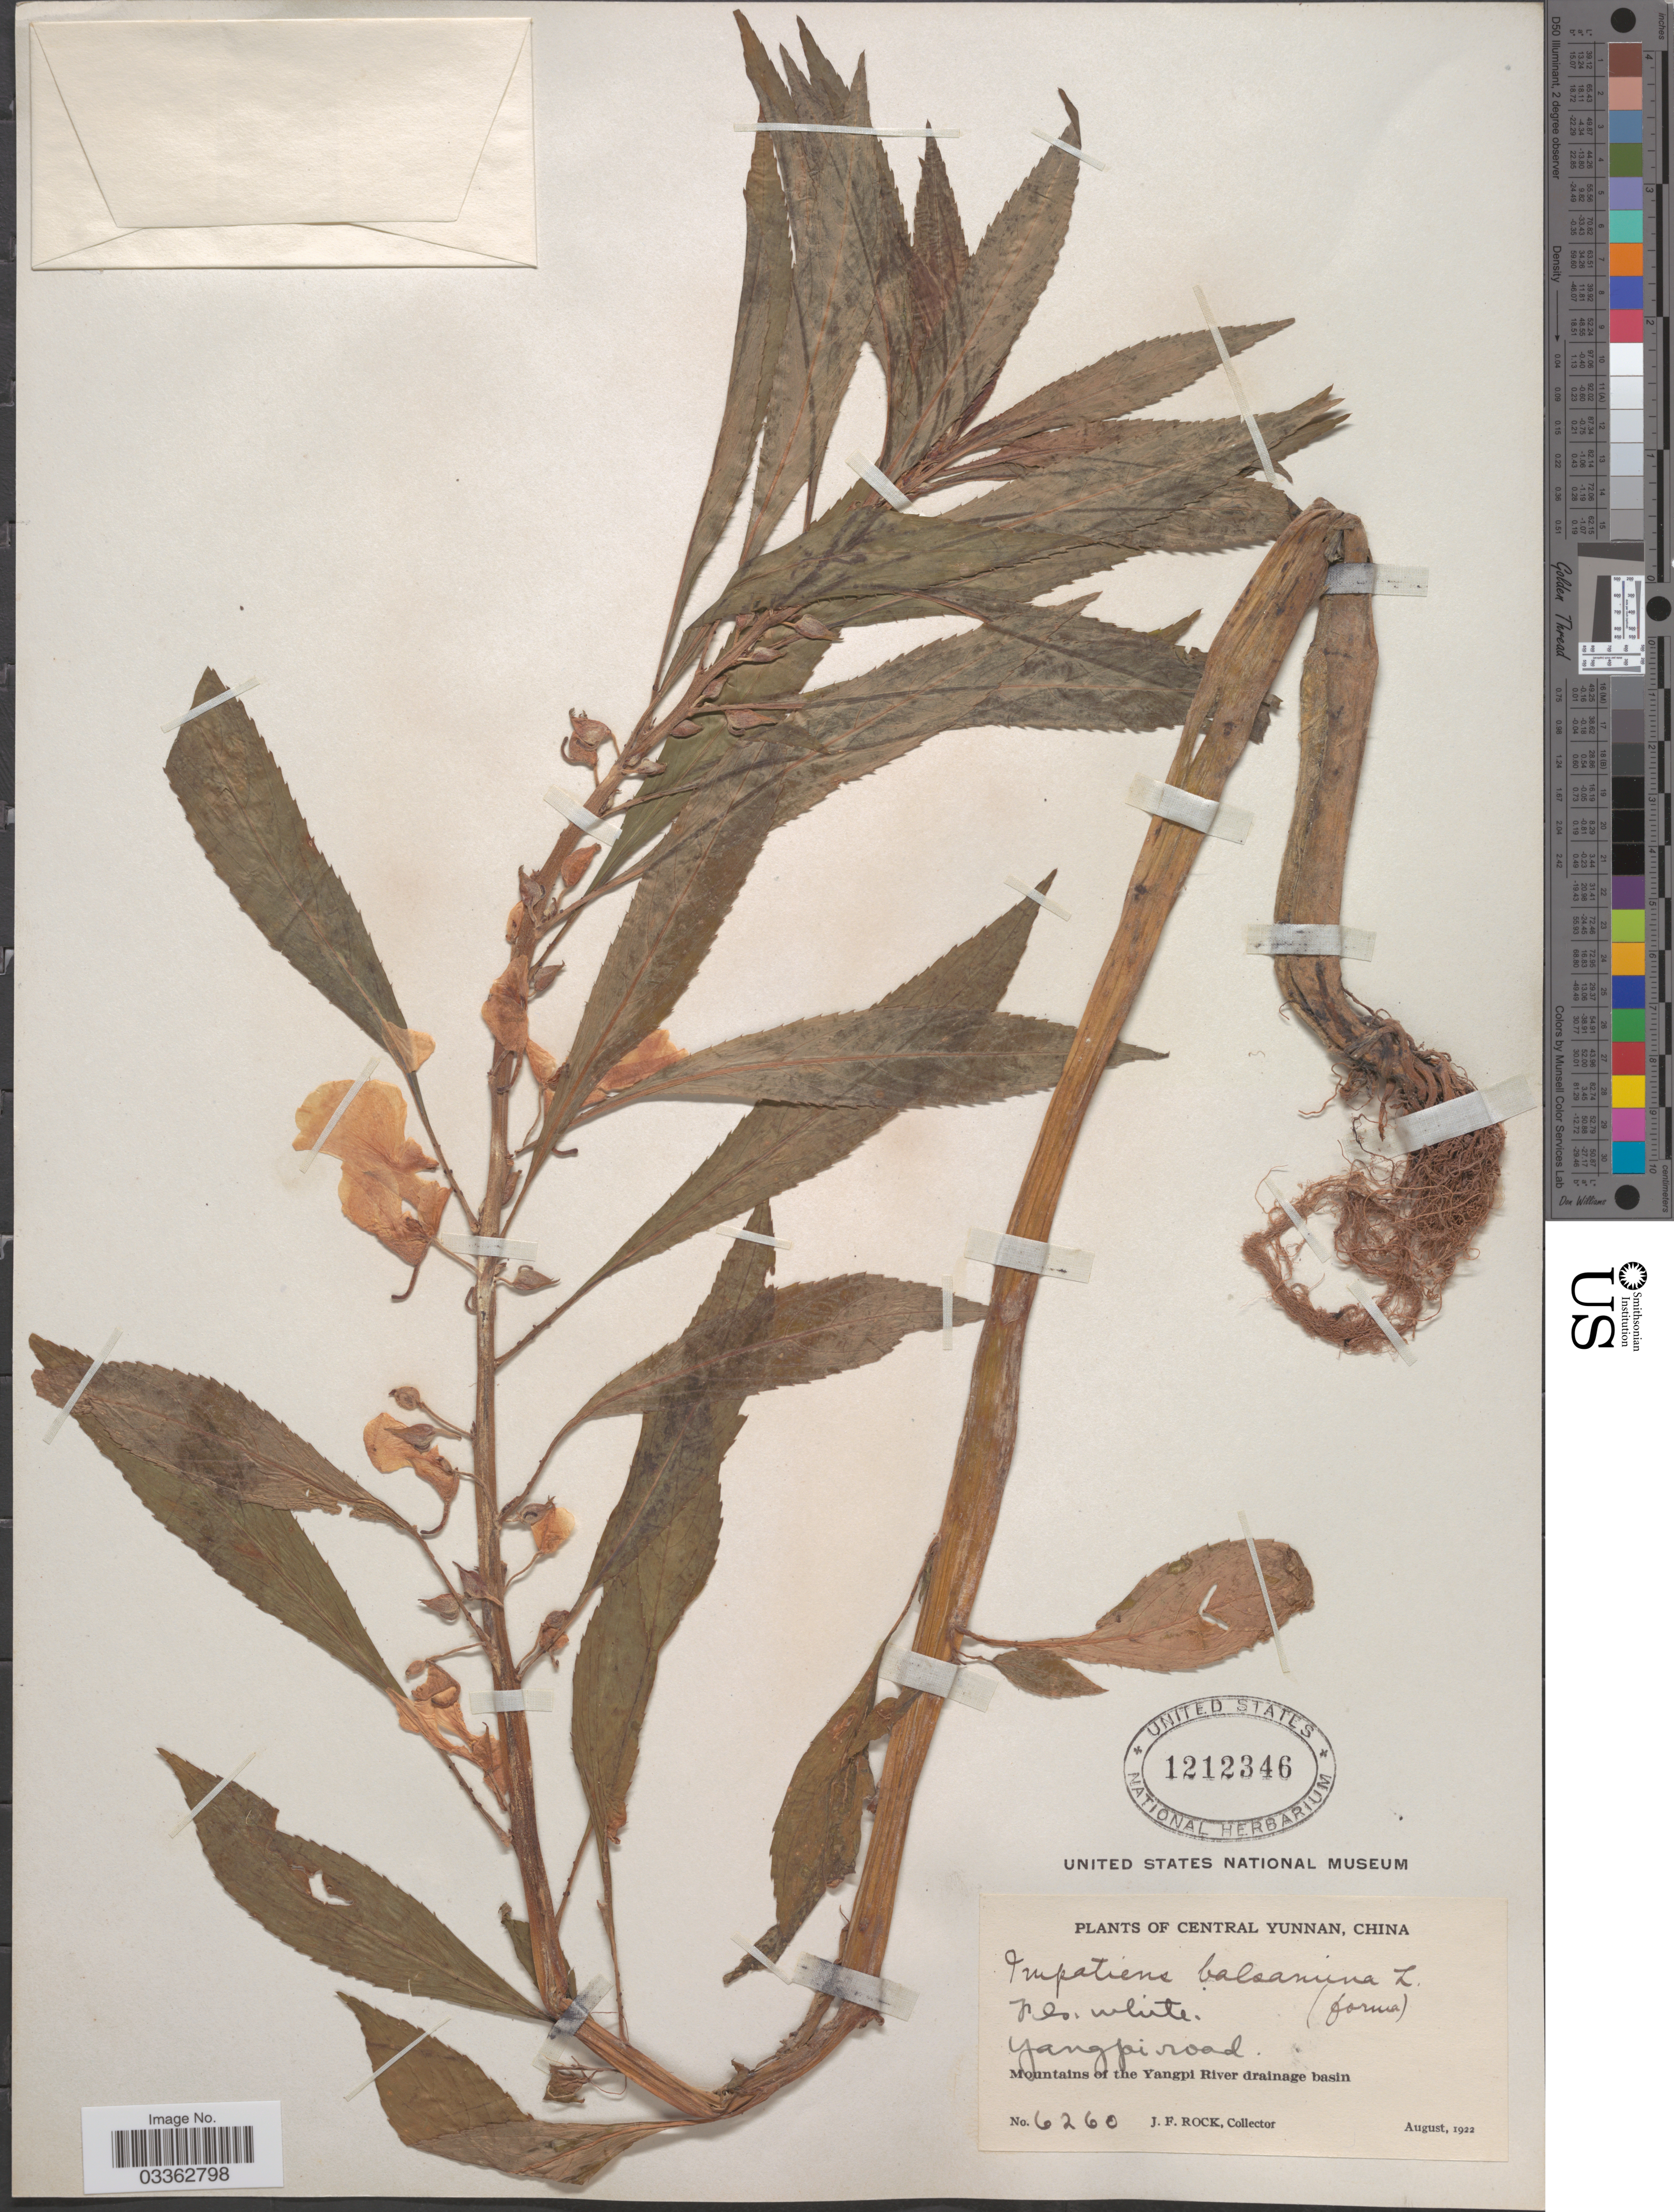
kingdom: Plantae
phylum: Tracheophyta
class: Magnoliopsida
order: Ericales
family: Balsaminaceae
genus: Impatiens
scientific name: Impatiens balsamina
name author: L.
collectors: J. Rock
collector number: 6260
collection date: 1922-08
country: China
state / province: Yunnan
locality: Central Yunnan. Yangpi road. Mountains of the Yangpi River drainage basin.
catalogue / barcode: US 1212346